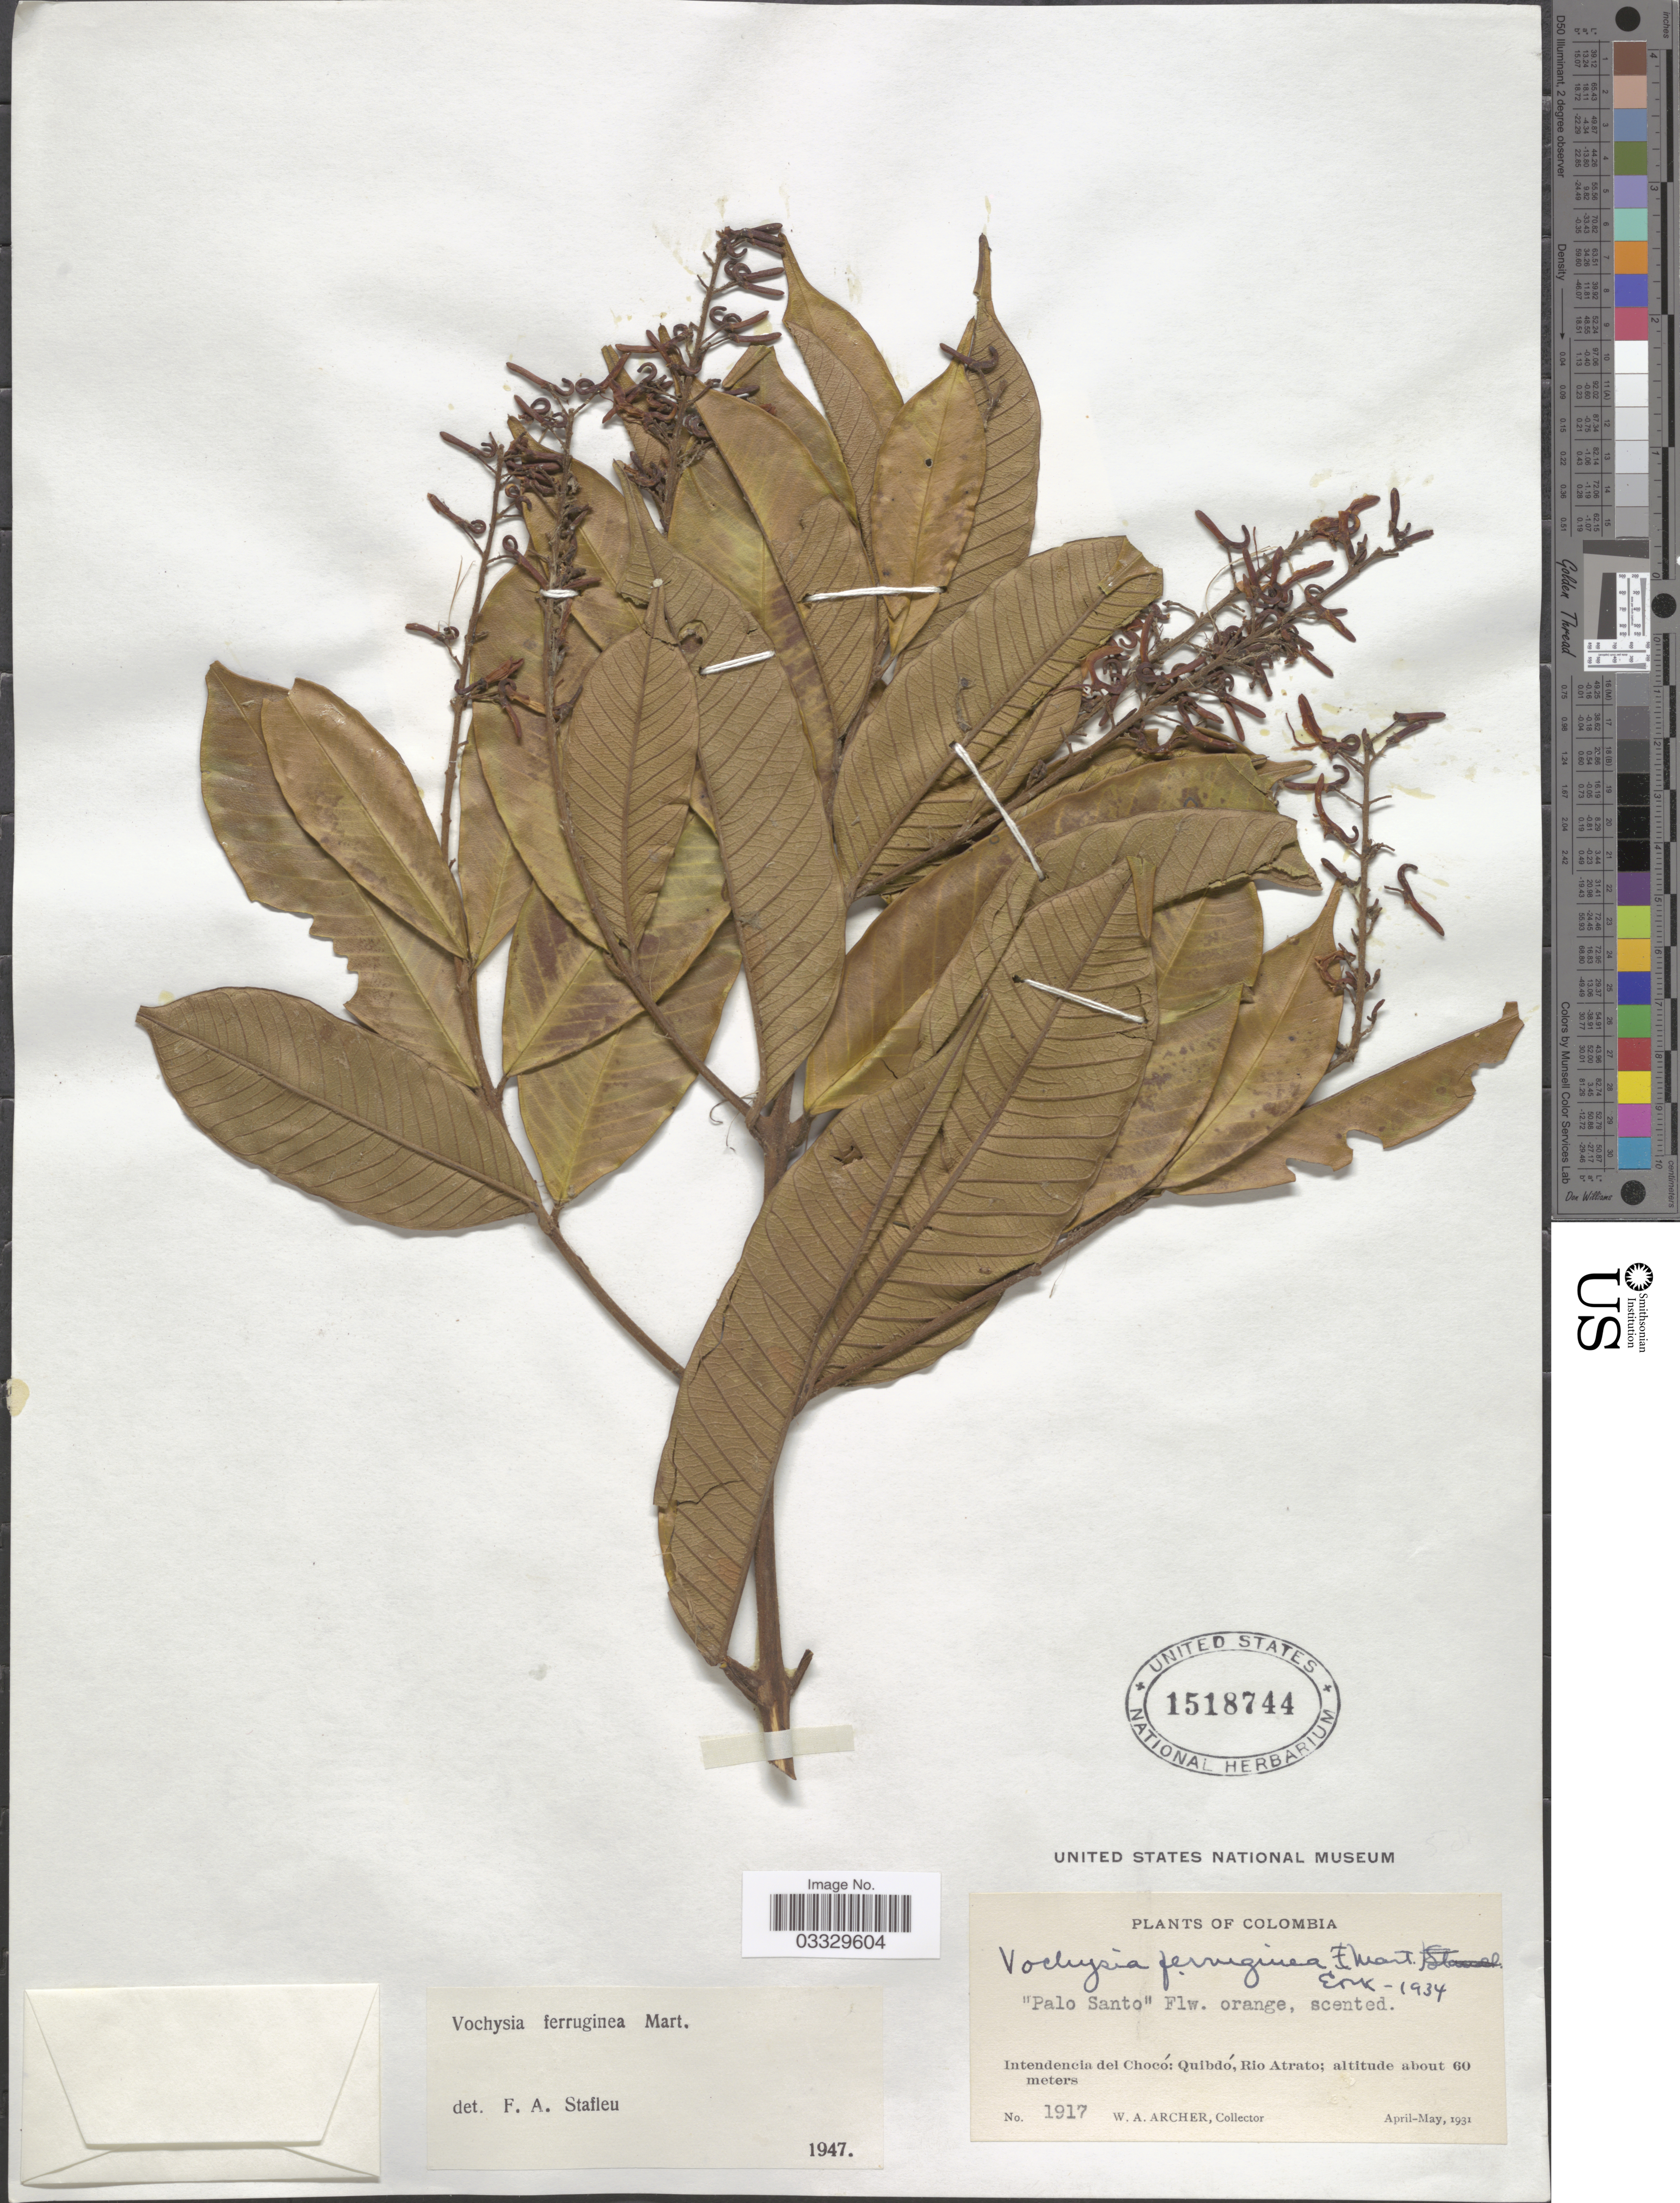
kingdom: Plantae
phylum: Tracheophyta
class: Magnoliopsida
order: Myrtales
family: Vochysiaceae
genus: Vochysia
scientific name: Vochysia ferruginea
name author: Mart.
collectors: W. Archer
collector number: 1917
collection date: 1931-04/1931-05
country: Colombia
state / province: Chocó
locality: Intendencia del Chocó: Quibdó, Rio Atrato.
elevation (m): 60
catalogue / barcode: US 1518744